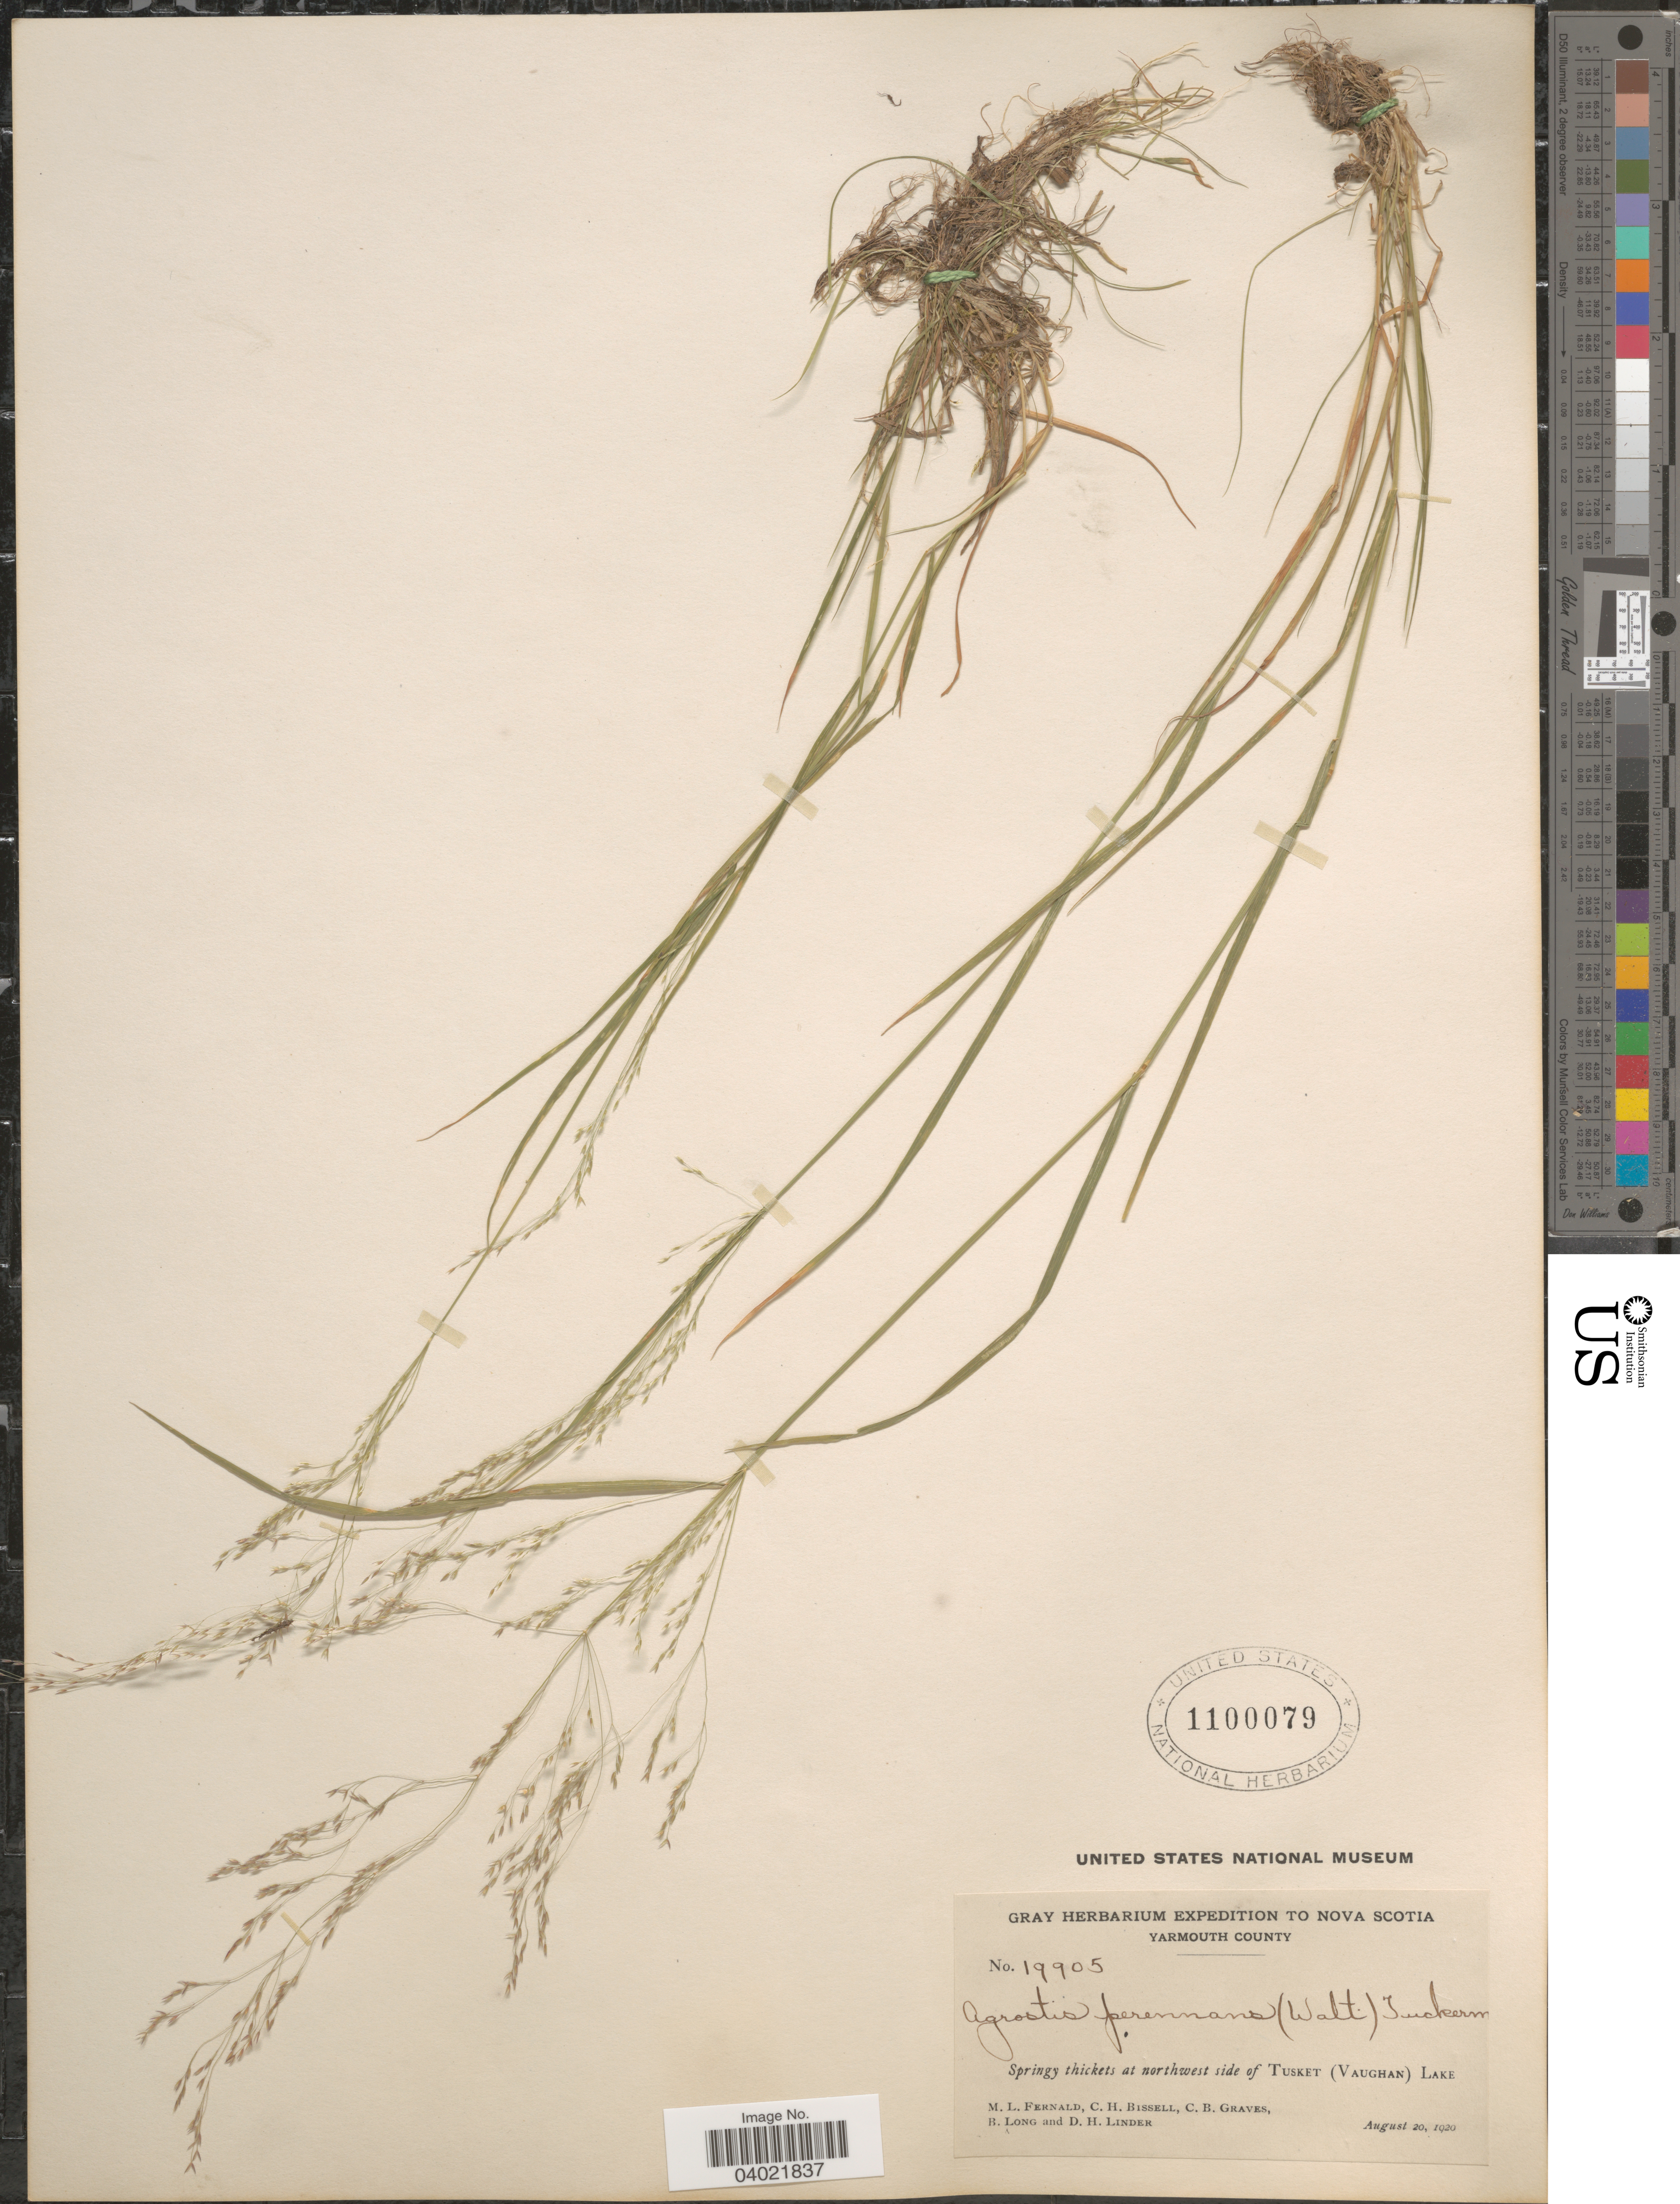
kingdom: Plantae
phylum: Tracheophyta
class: Liliopsida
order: Poales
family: Poaceae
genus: Agrostis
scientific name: Agrostis perennans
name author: (Walter) Tuck.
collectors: M. L. Fernald, C. Bissell, C. Graves, B. Long & D. Linder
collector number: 19905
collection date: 1920-08-20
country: Canada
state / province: Nova Scotia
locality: Yarmouth County. At Northwest side of Tusket (Vaughan) Lake.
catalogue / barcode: US 1100079